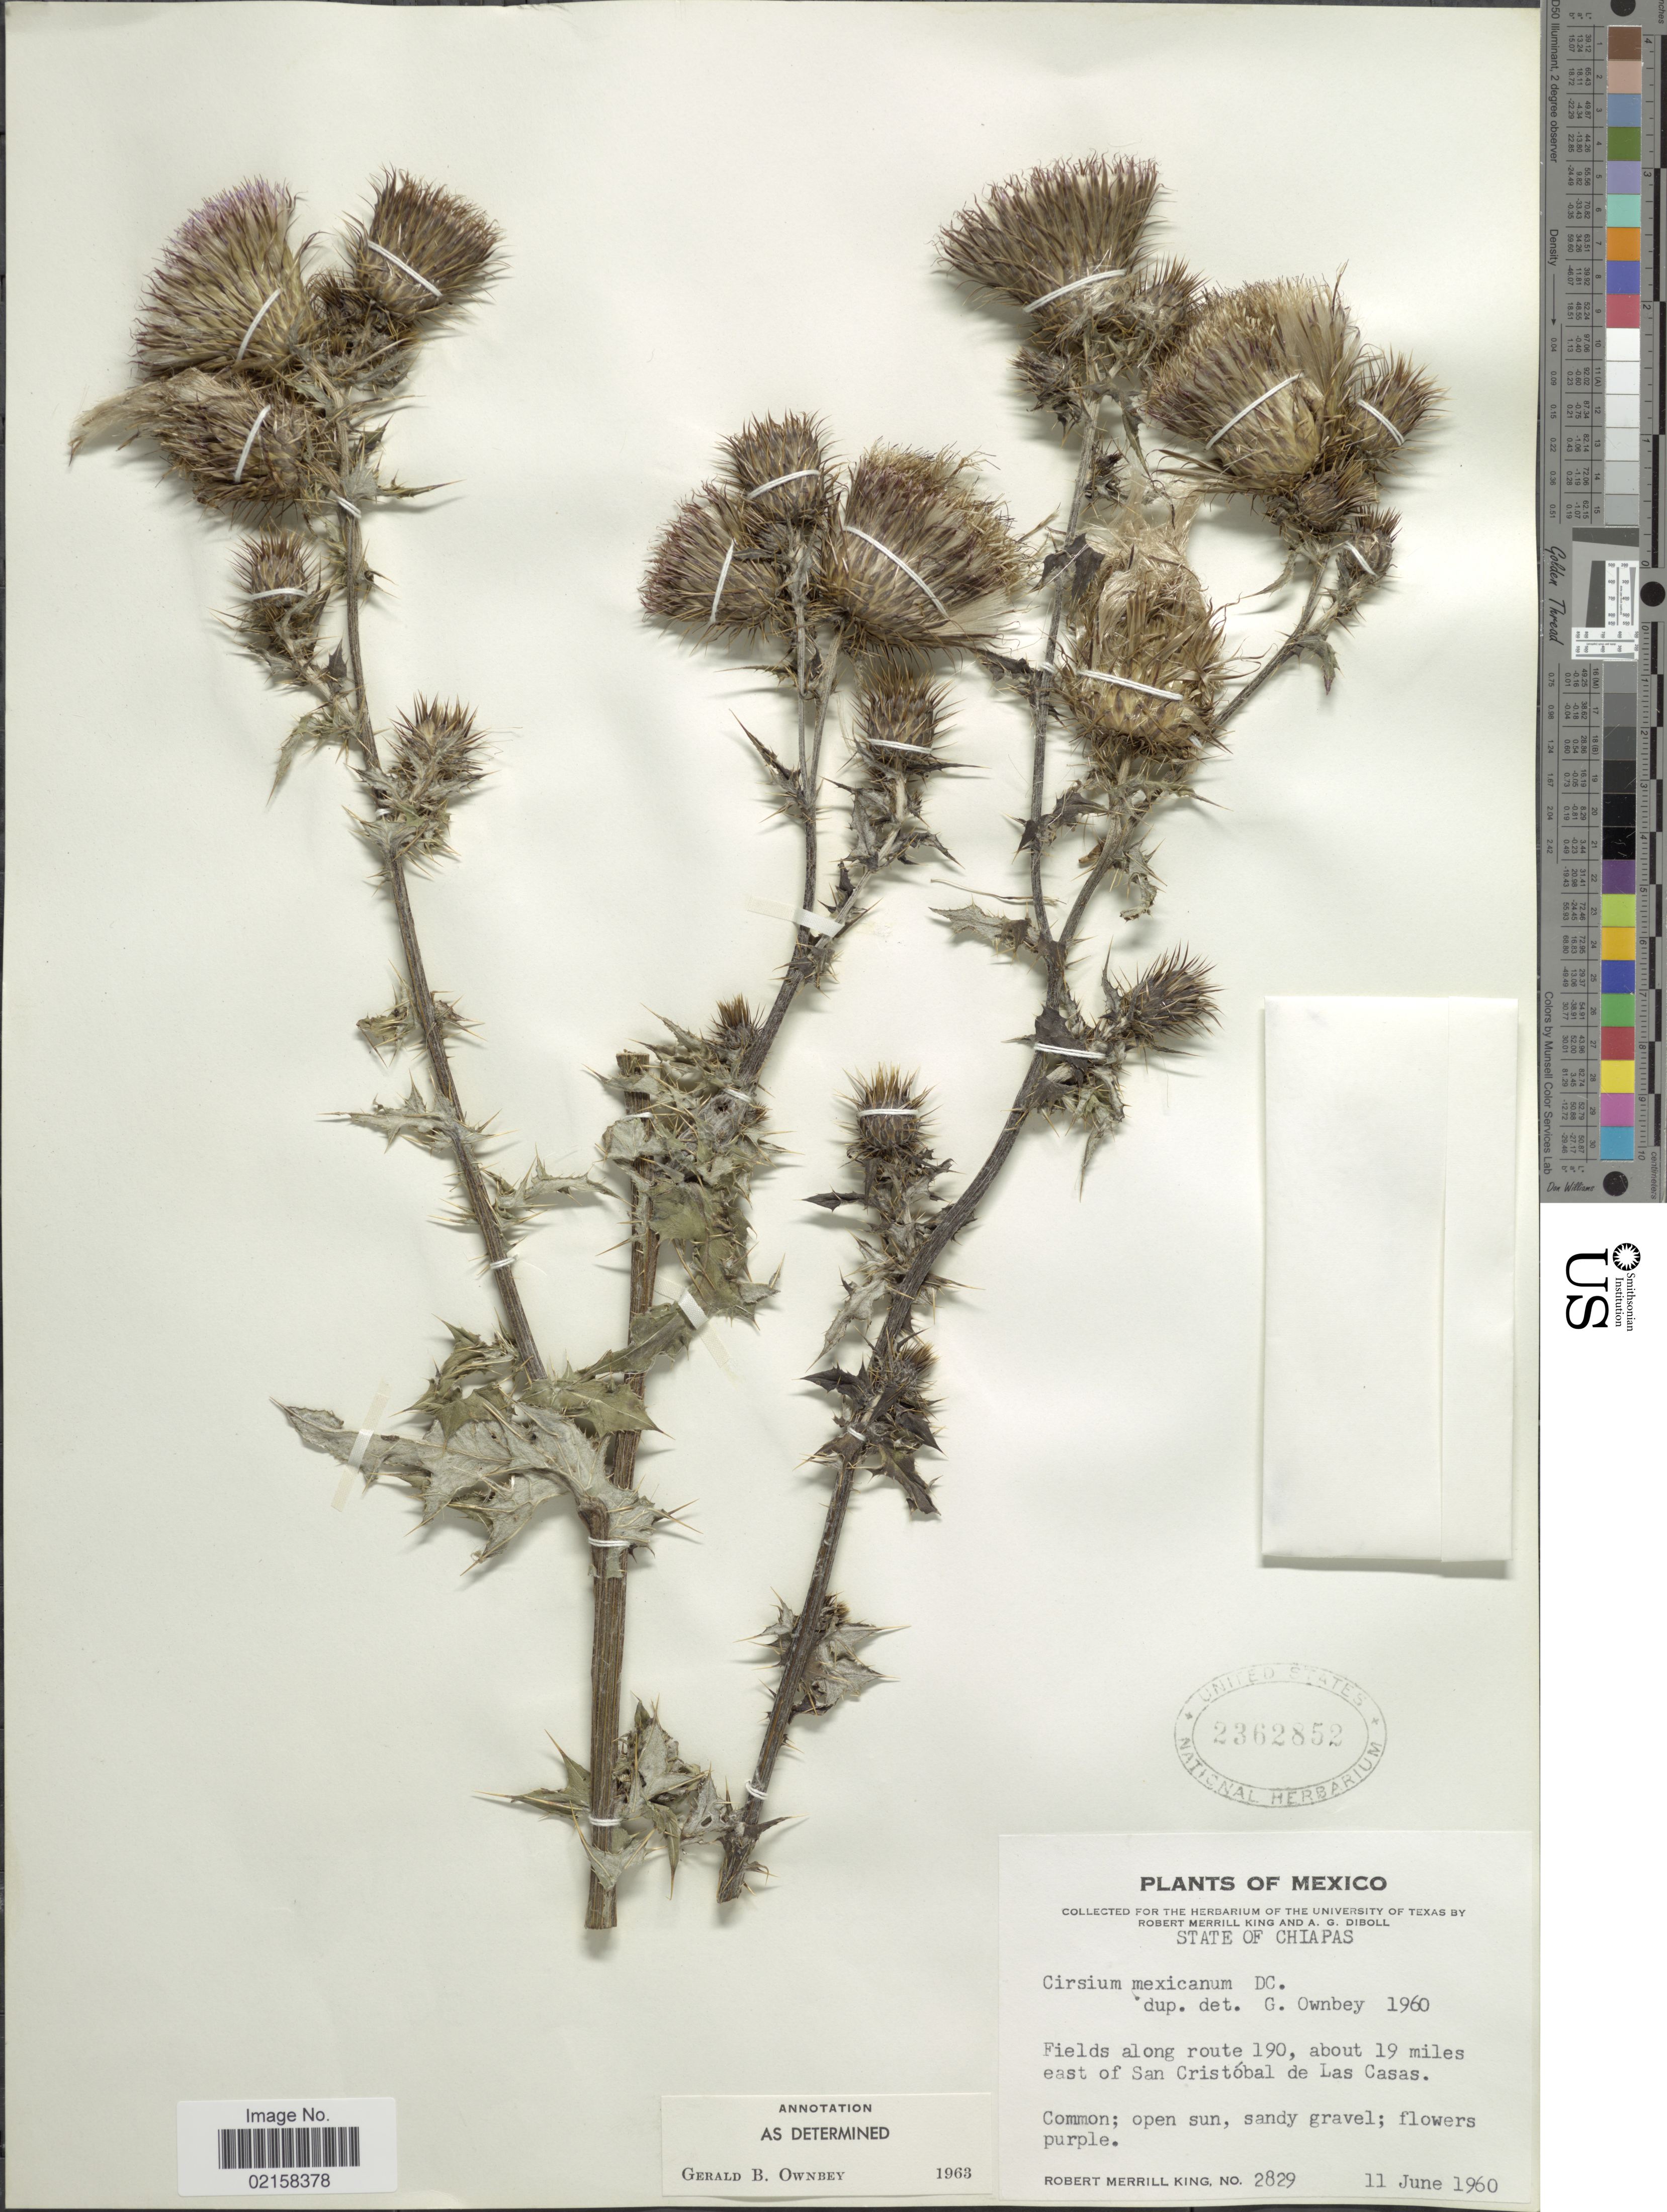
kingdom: Plantae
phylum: Tracheophyta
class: Magnoliopsida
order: Asterales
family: Asteraceae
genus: Cirsium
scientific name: Cirsium mexicanum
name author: DC.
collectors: R. M. King & A. Diboll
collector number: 2829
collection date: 1960-06-11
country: Mexico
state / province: Chiapas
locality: Fields along route 190, about 19 miles east of San Cristobal de Las Casas.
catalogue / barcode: US 1262852